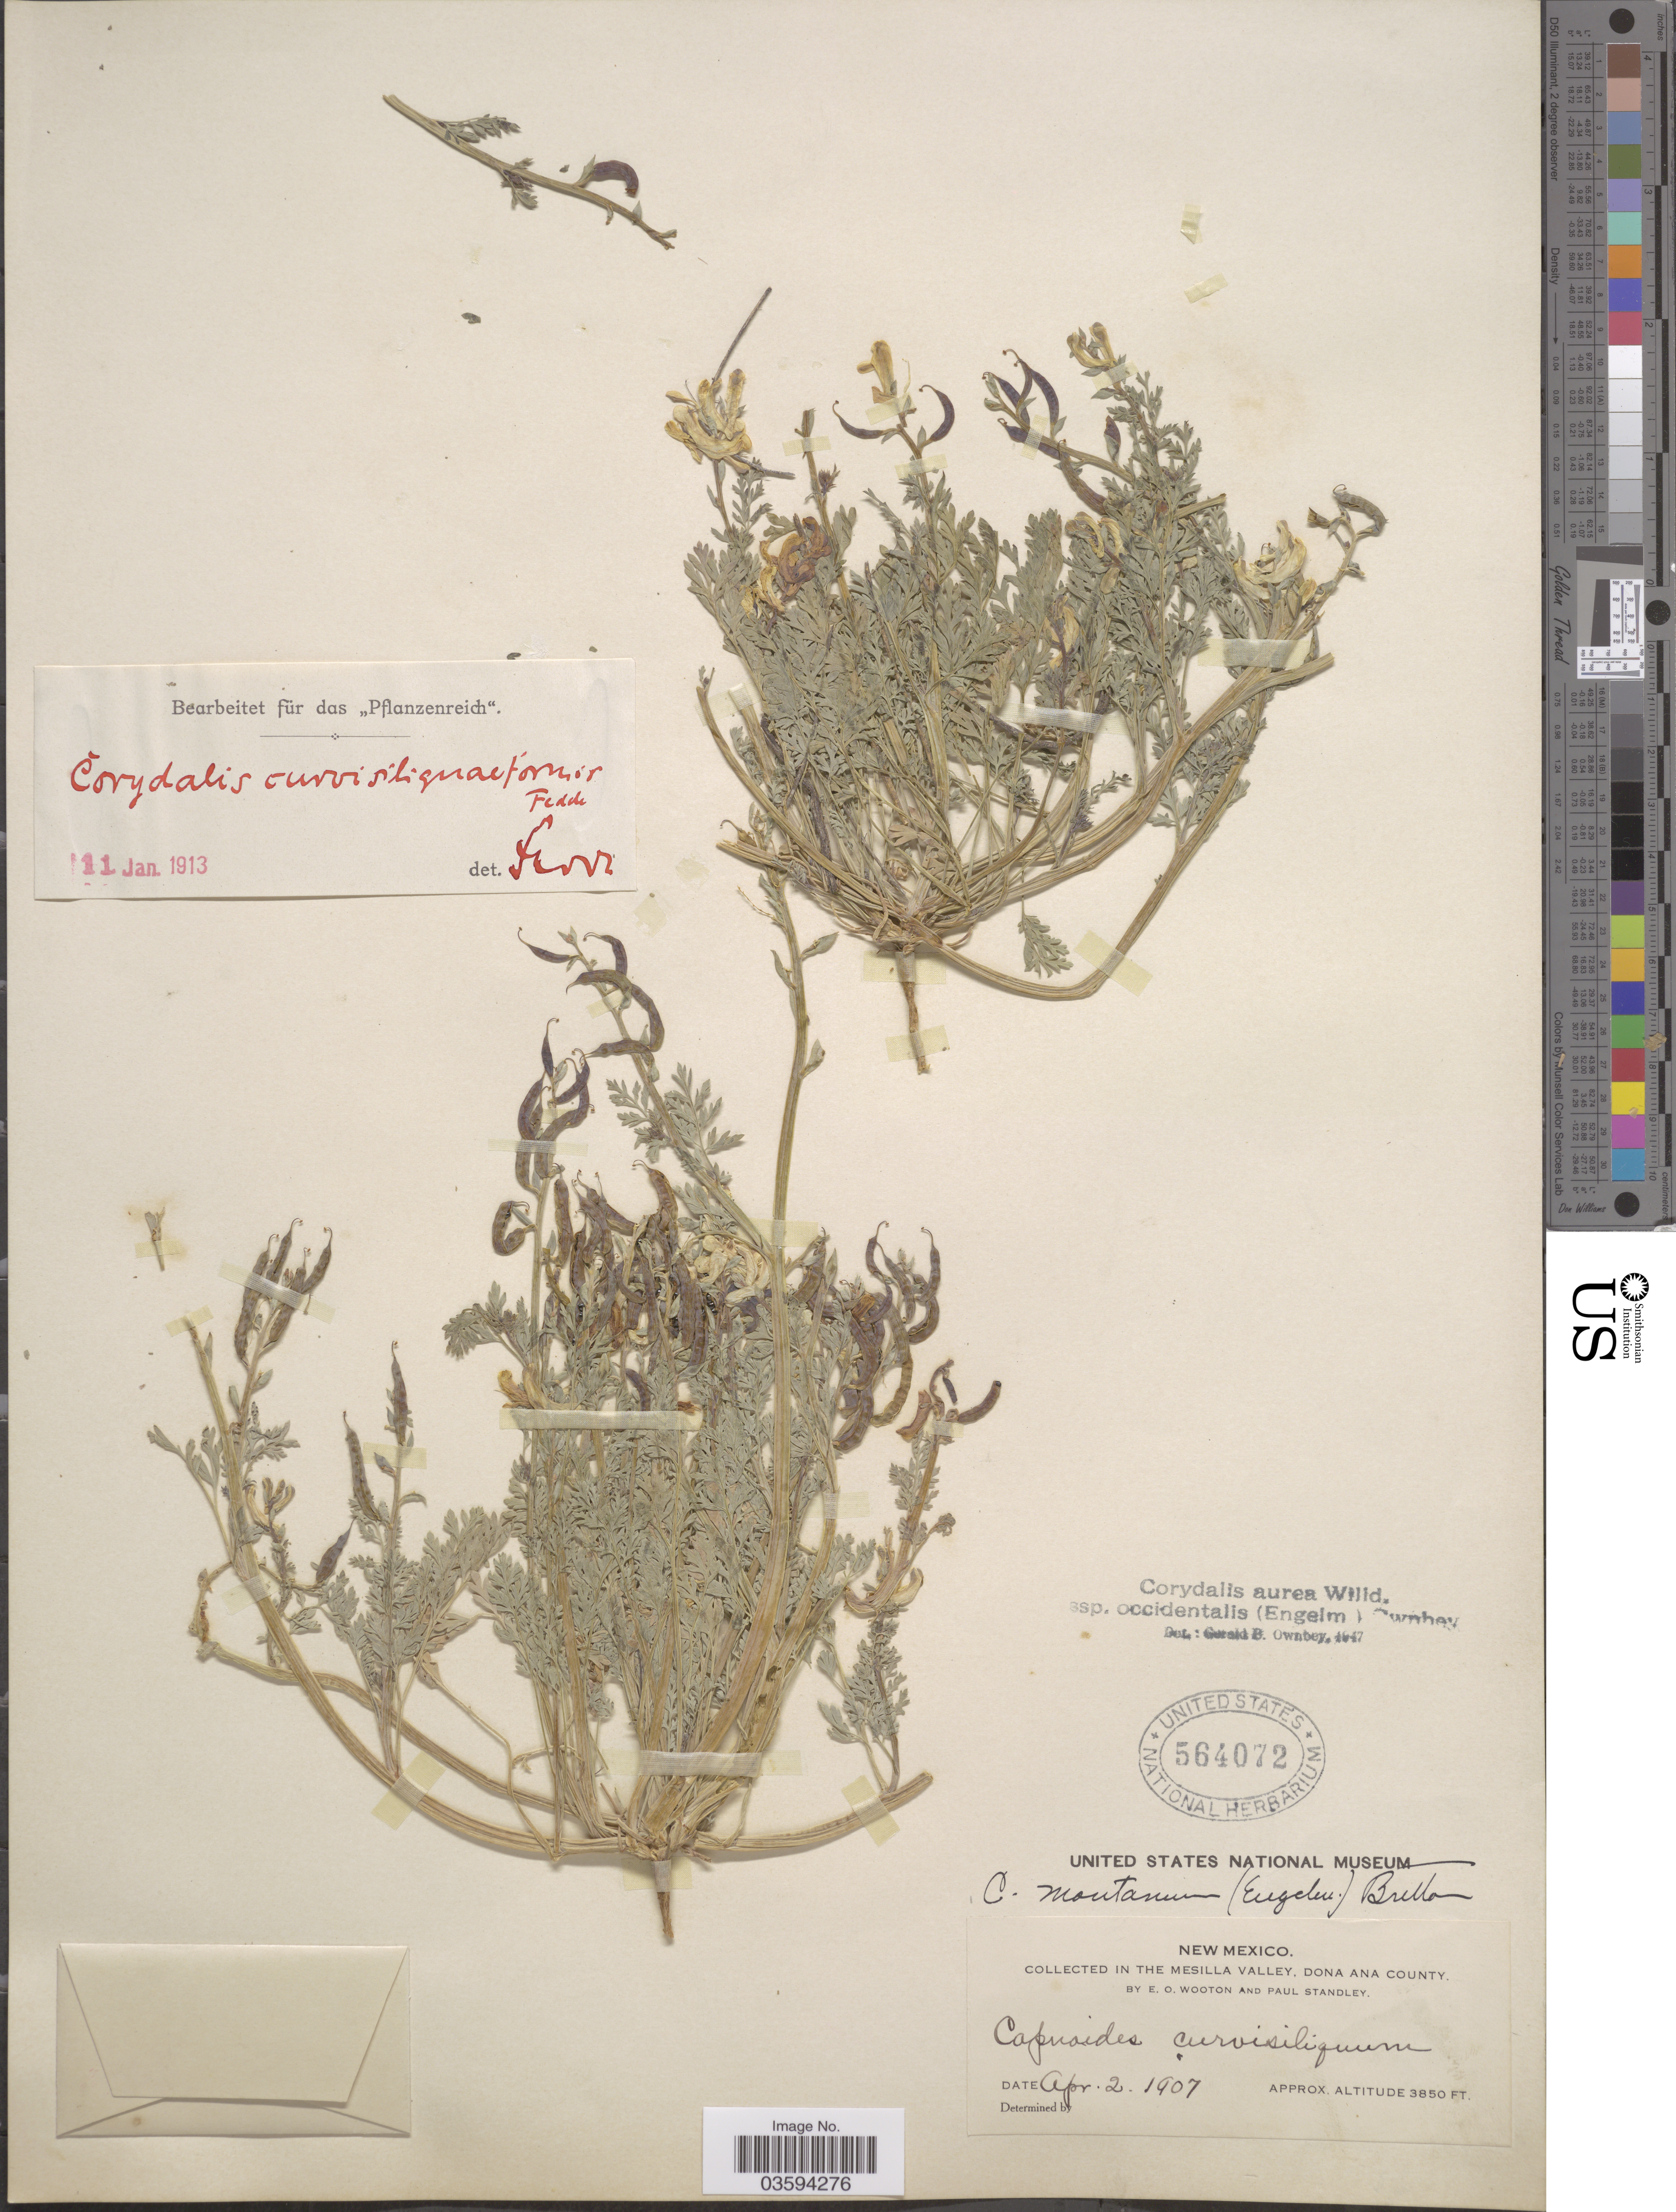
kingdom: Plantae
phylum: Tracheophyta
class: Magnoliopsida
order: Ranunculales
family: Papaveraceae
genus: Corydalis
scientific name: Corydalis aurea subsp. occidentalis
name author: Willd.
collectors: E. O. Wooton & P. C. Standley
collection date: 1907-04-02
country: United States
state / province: New Mexico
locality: In The Mesilla Valley, Dona Ana County.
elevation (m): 1173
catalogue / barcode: US 564072